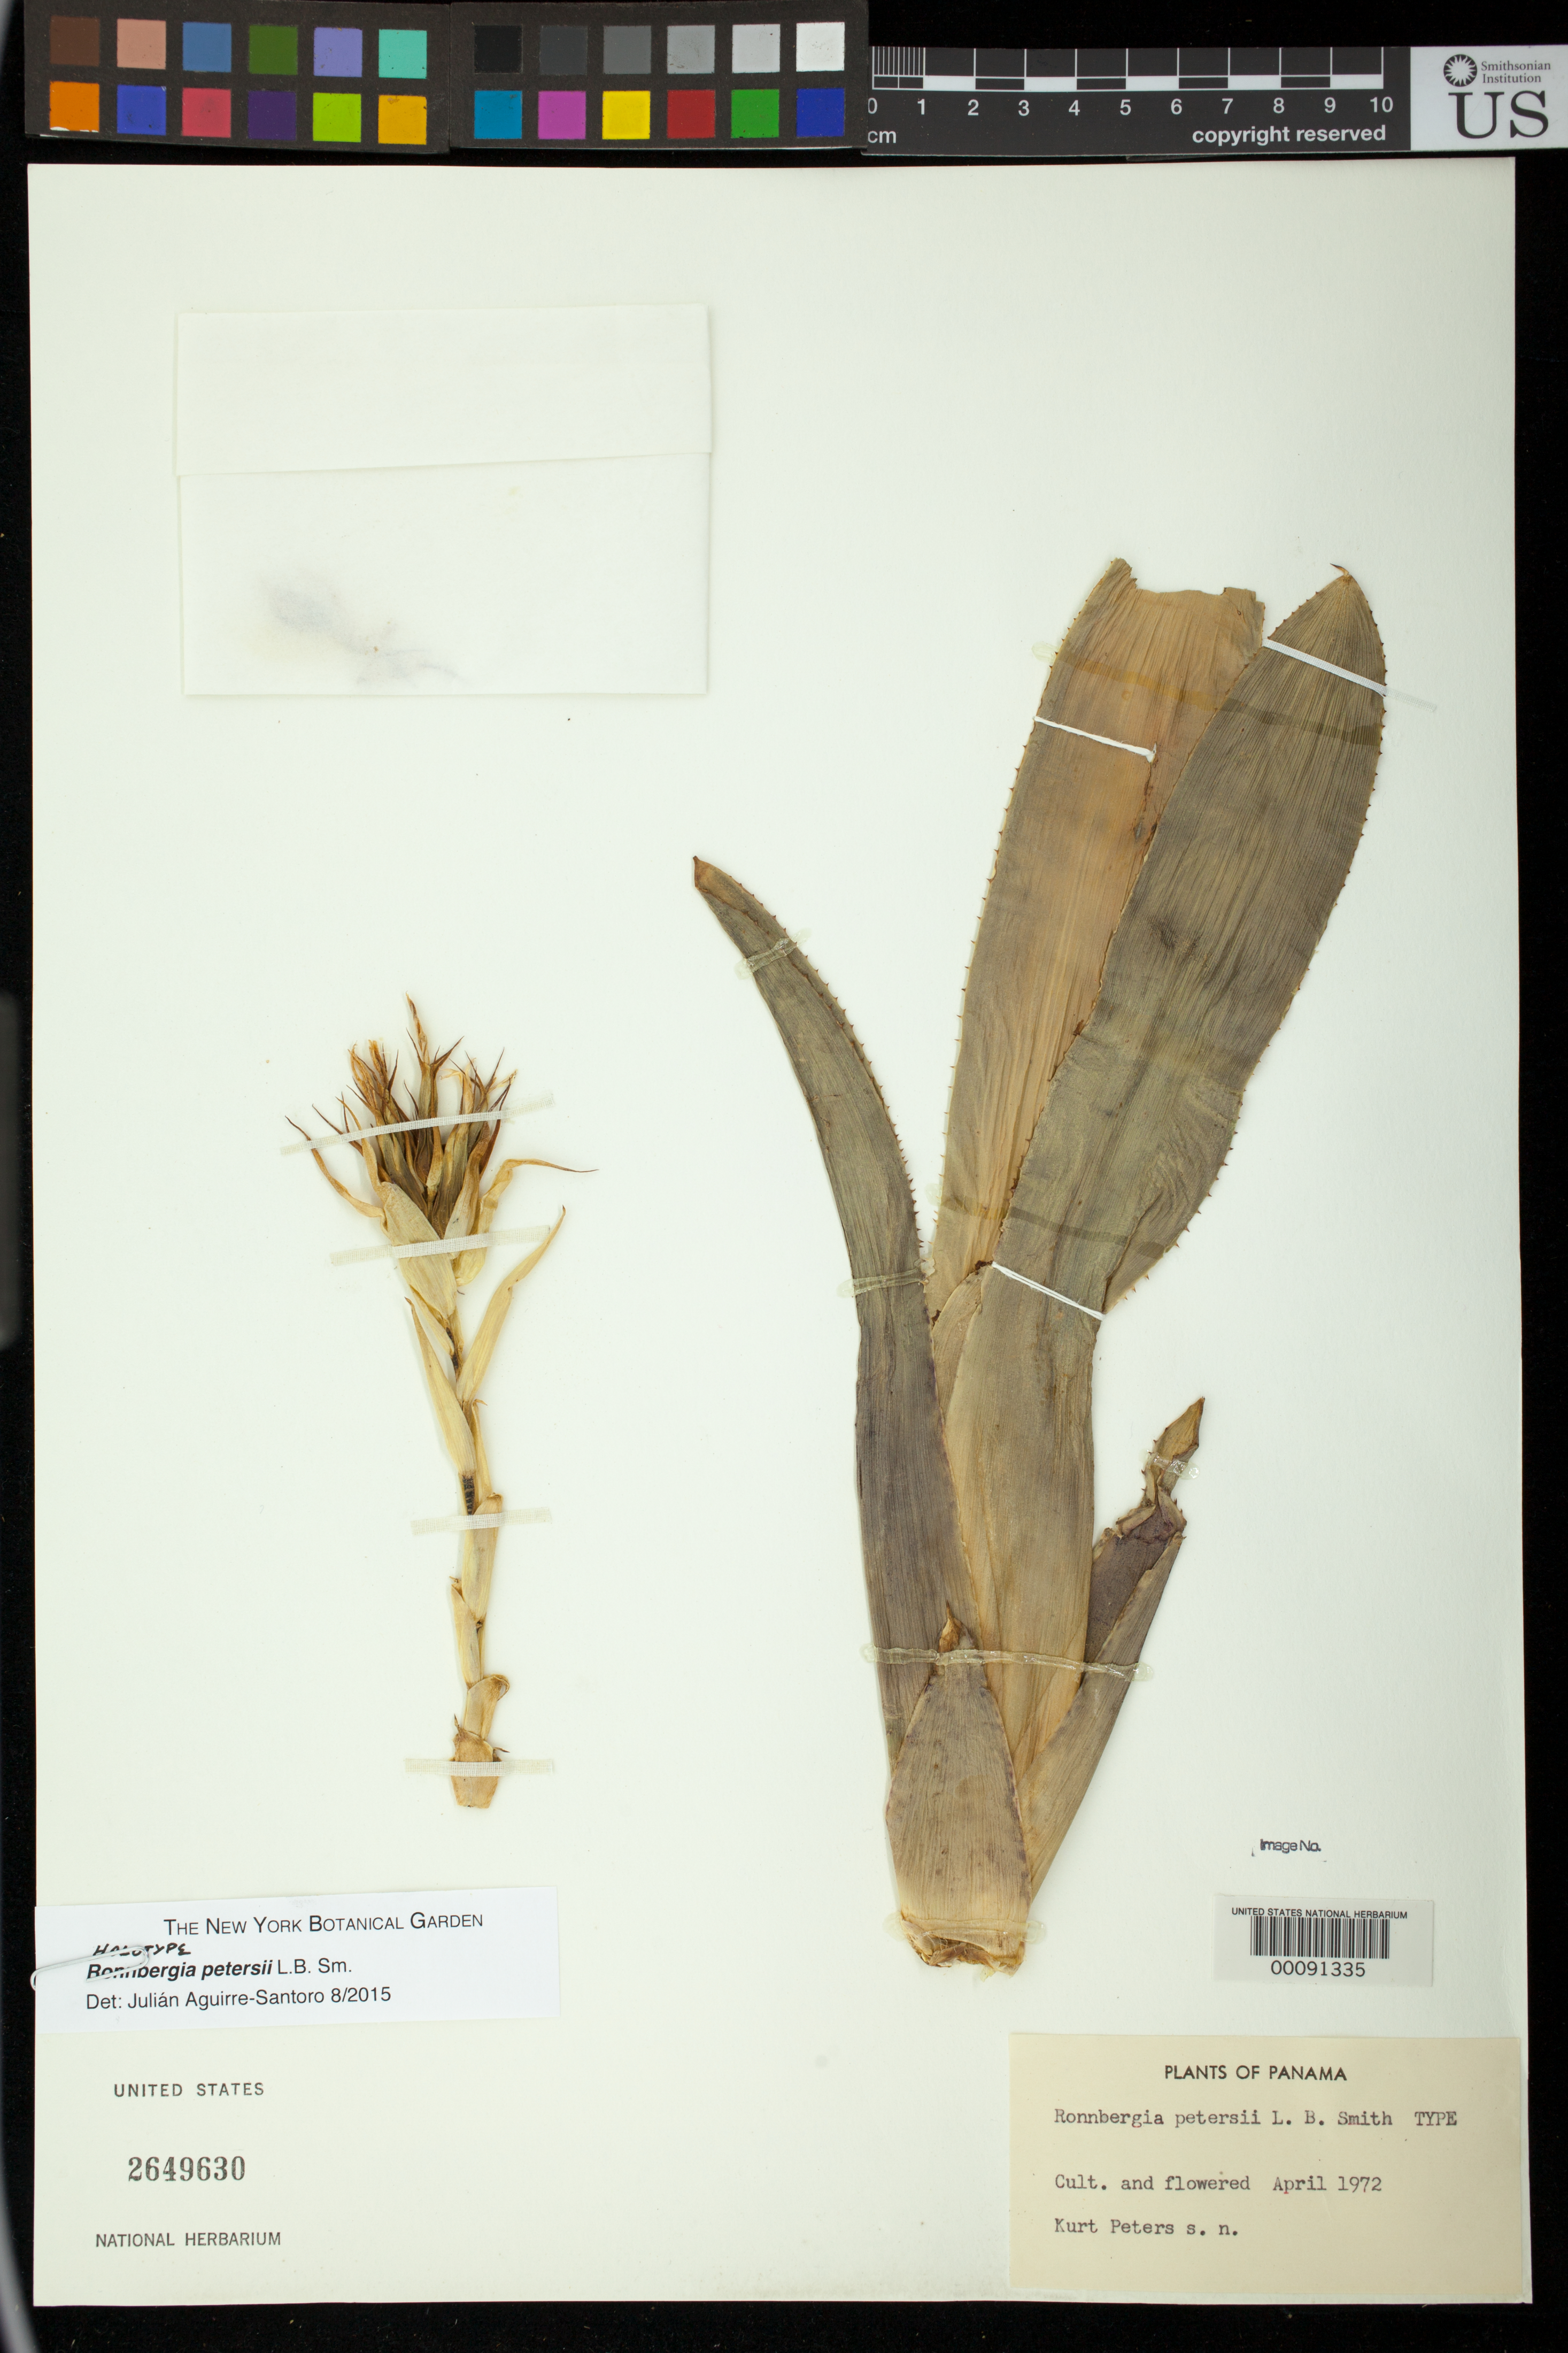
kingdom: Plantae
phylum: Tracheophyta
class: Liliopsida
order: Poales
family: Bromeliaceae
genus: Ronnbergia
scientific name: Ronnbergia petersii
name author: L.B. Sm.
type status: Holotype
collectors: K. Peters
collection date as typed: Apr 1972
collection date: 1972-04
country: Panama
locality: Cerro Jefe.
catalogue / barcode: US 2649630